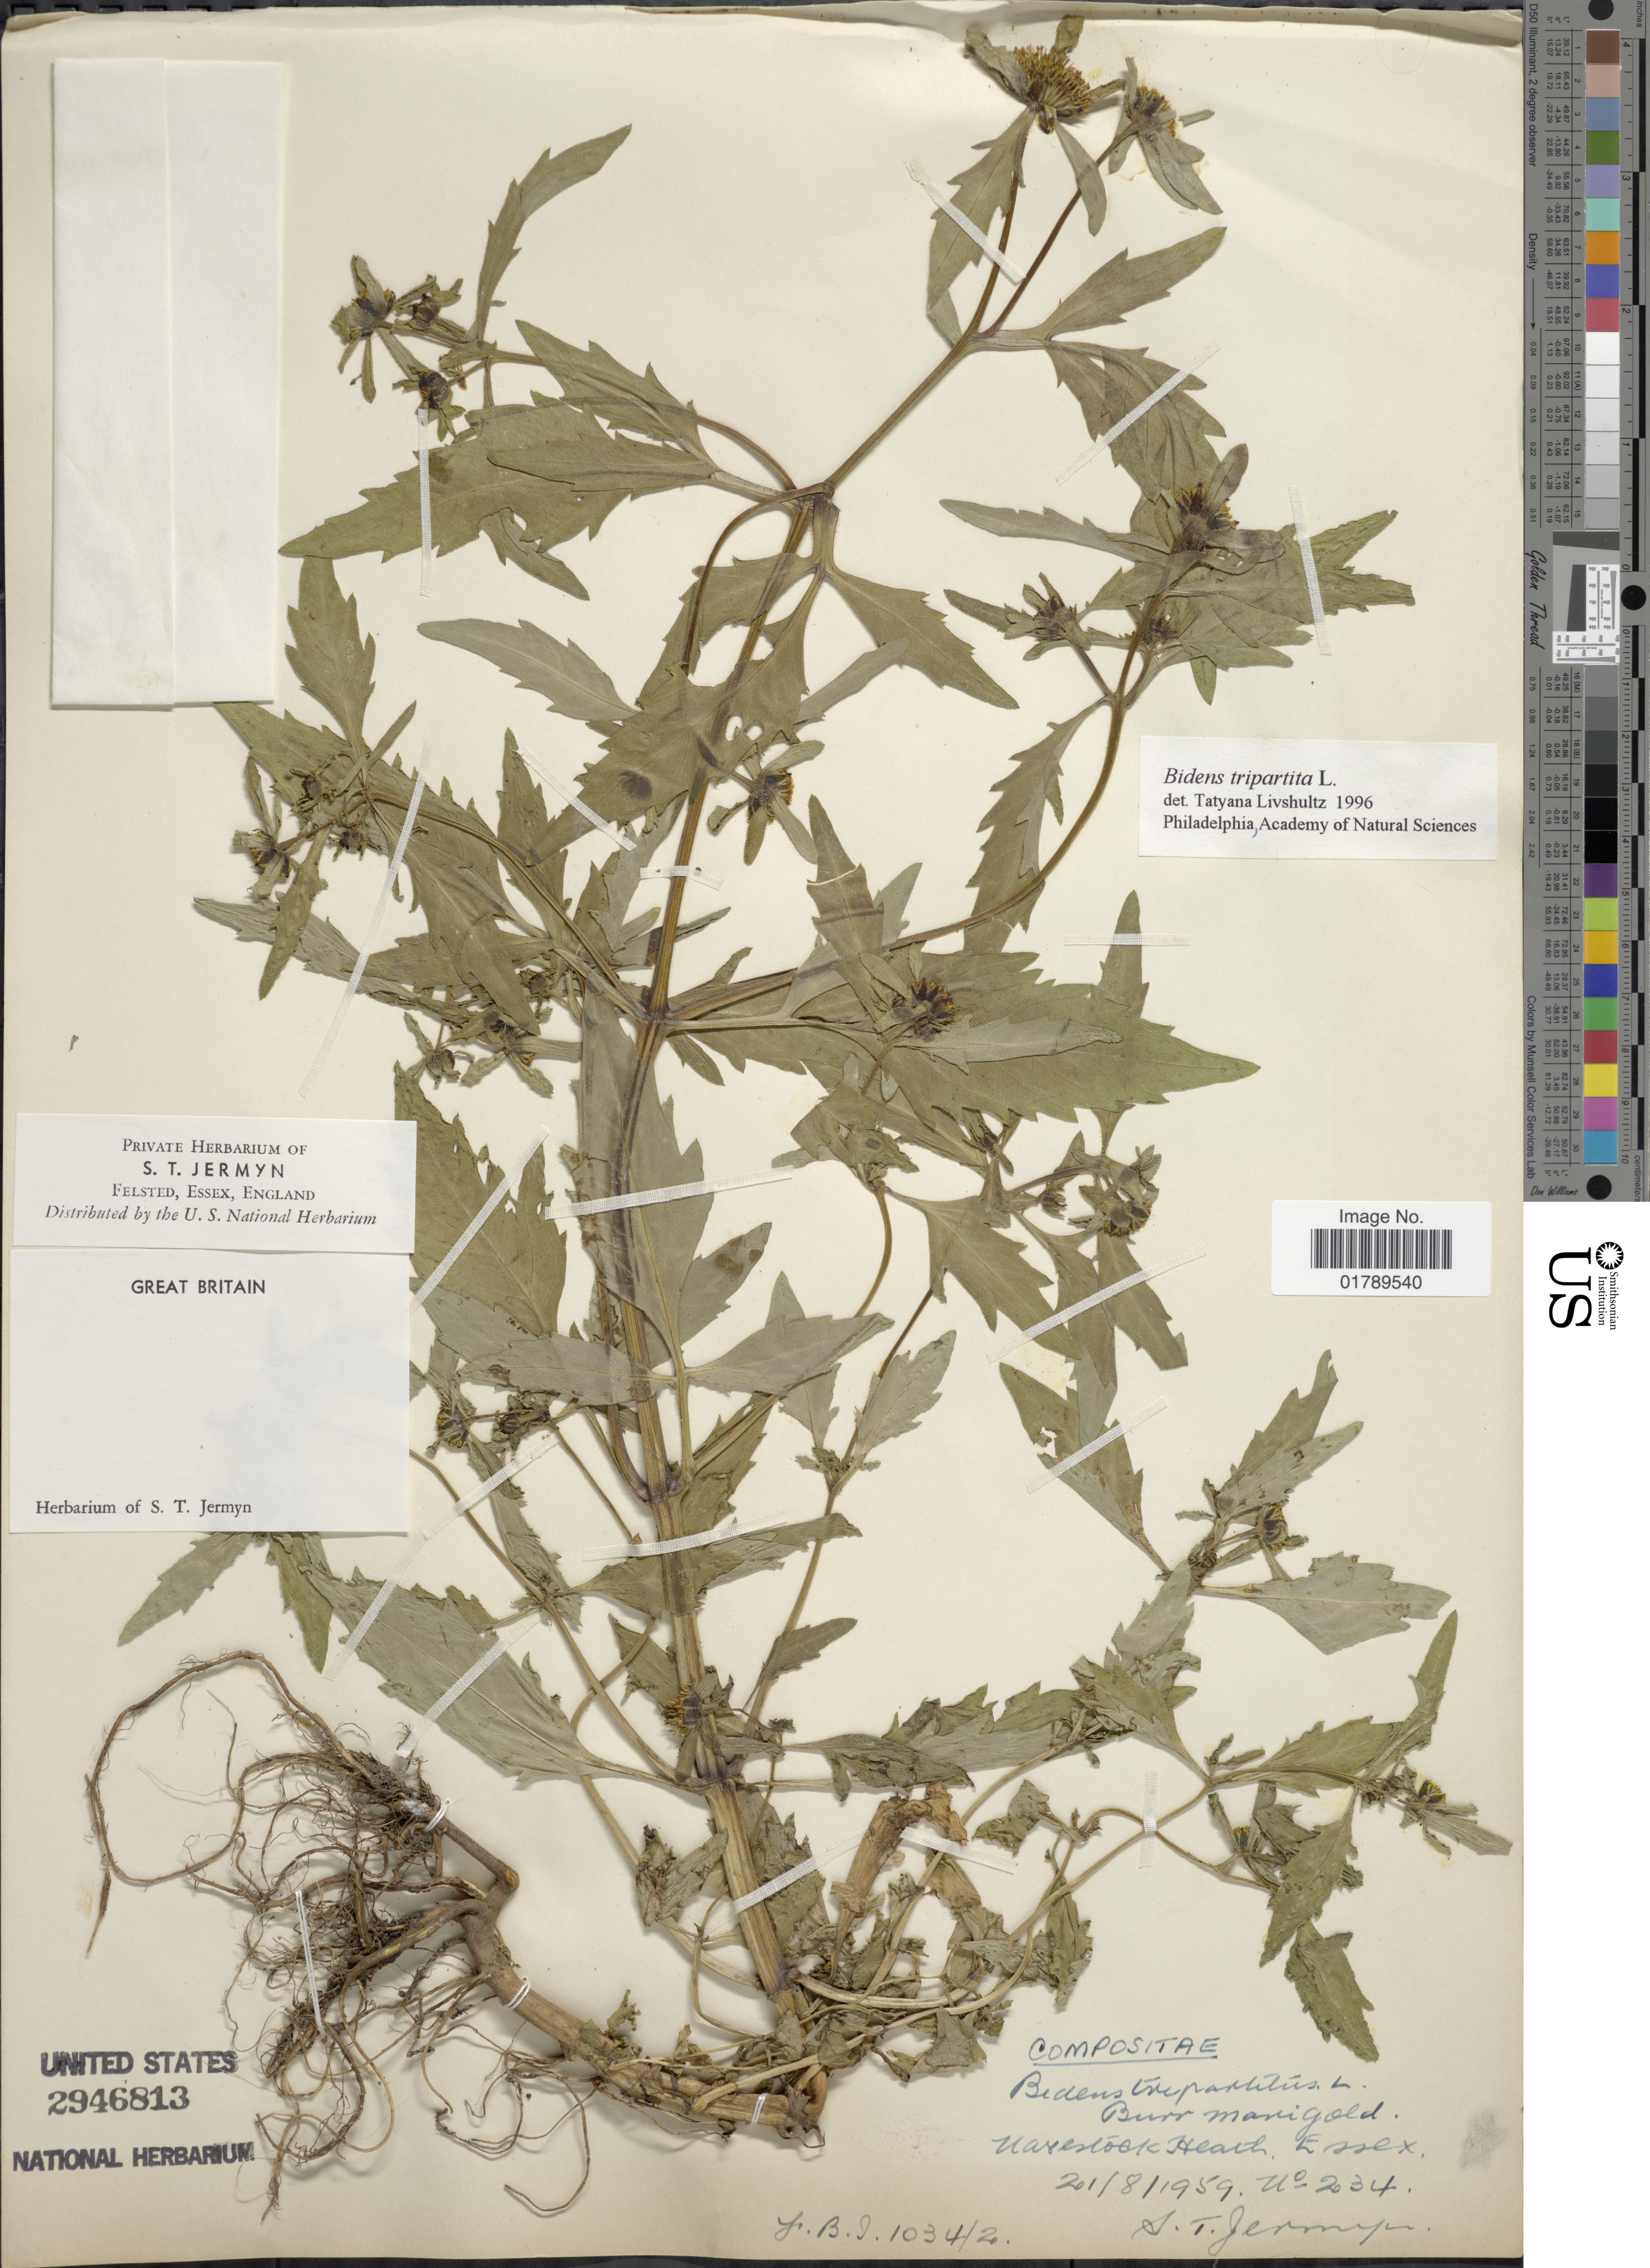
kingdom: Plantae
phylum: Tracheophyta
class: Magnoliopsida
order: Asterales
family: Asteraceae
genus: Bidens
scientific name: Bidens tripartita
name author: L.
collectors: S. Jermyn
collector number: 234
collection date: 1959-08-21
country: United Kingdom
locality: Wasestock Heath. Essex. Great Britain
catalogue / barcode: US 2946813